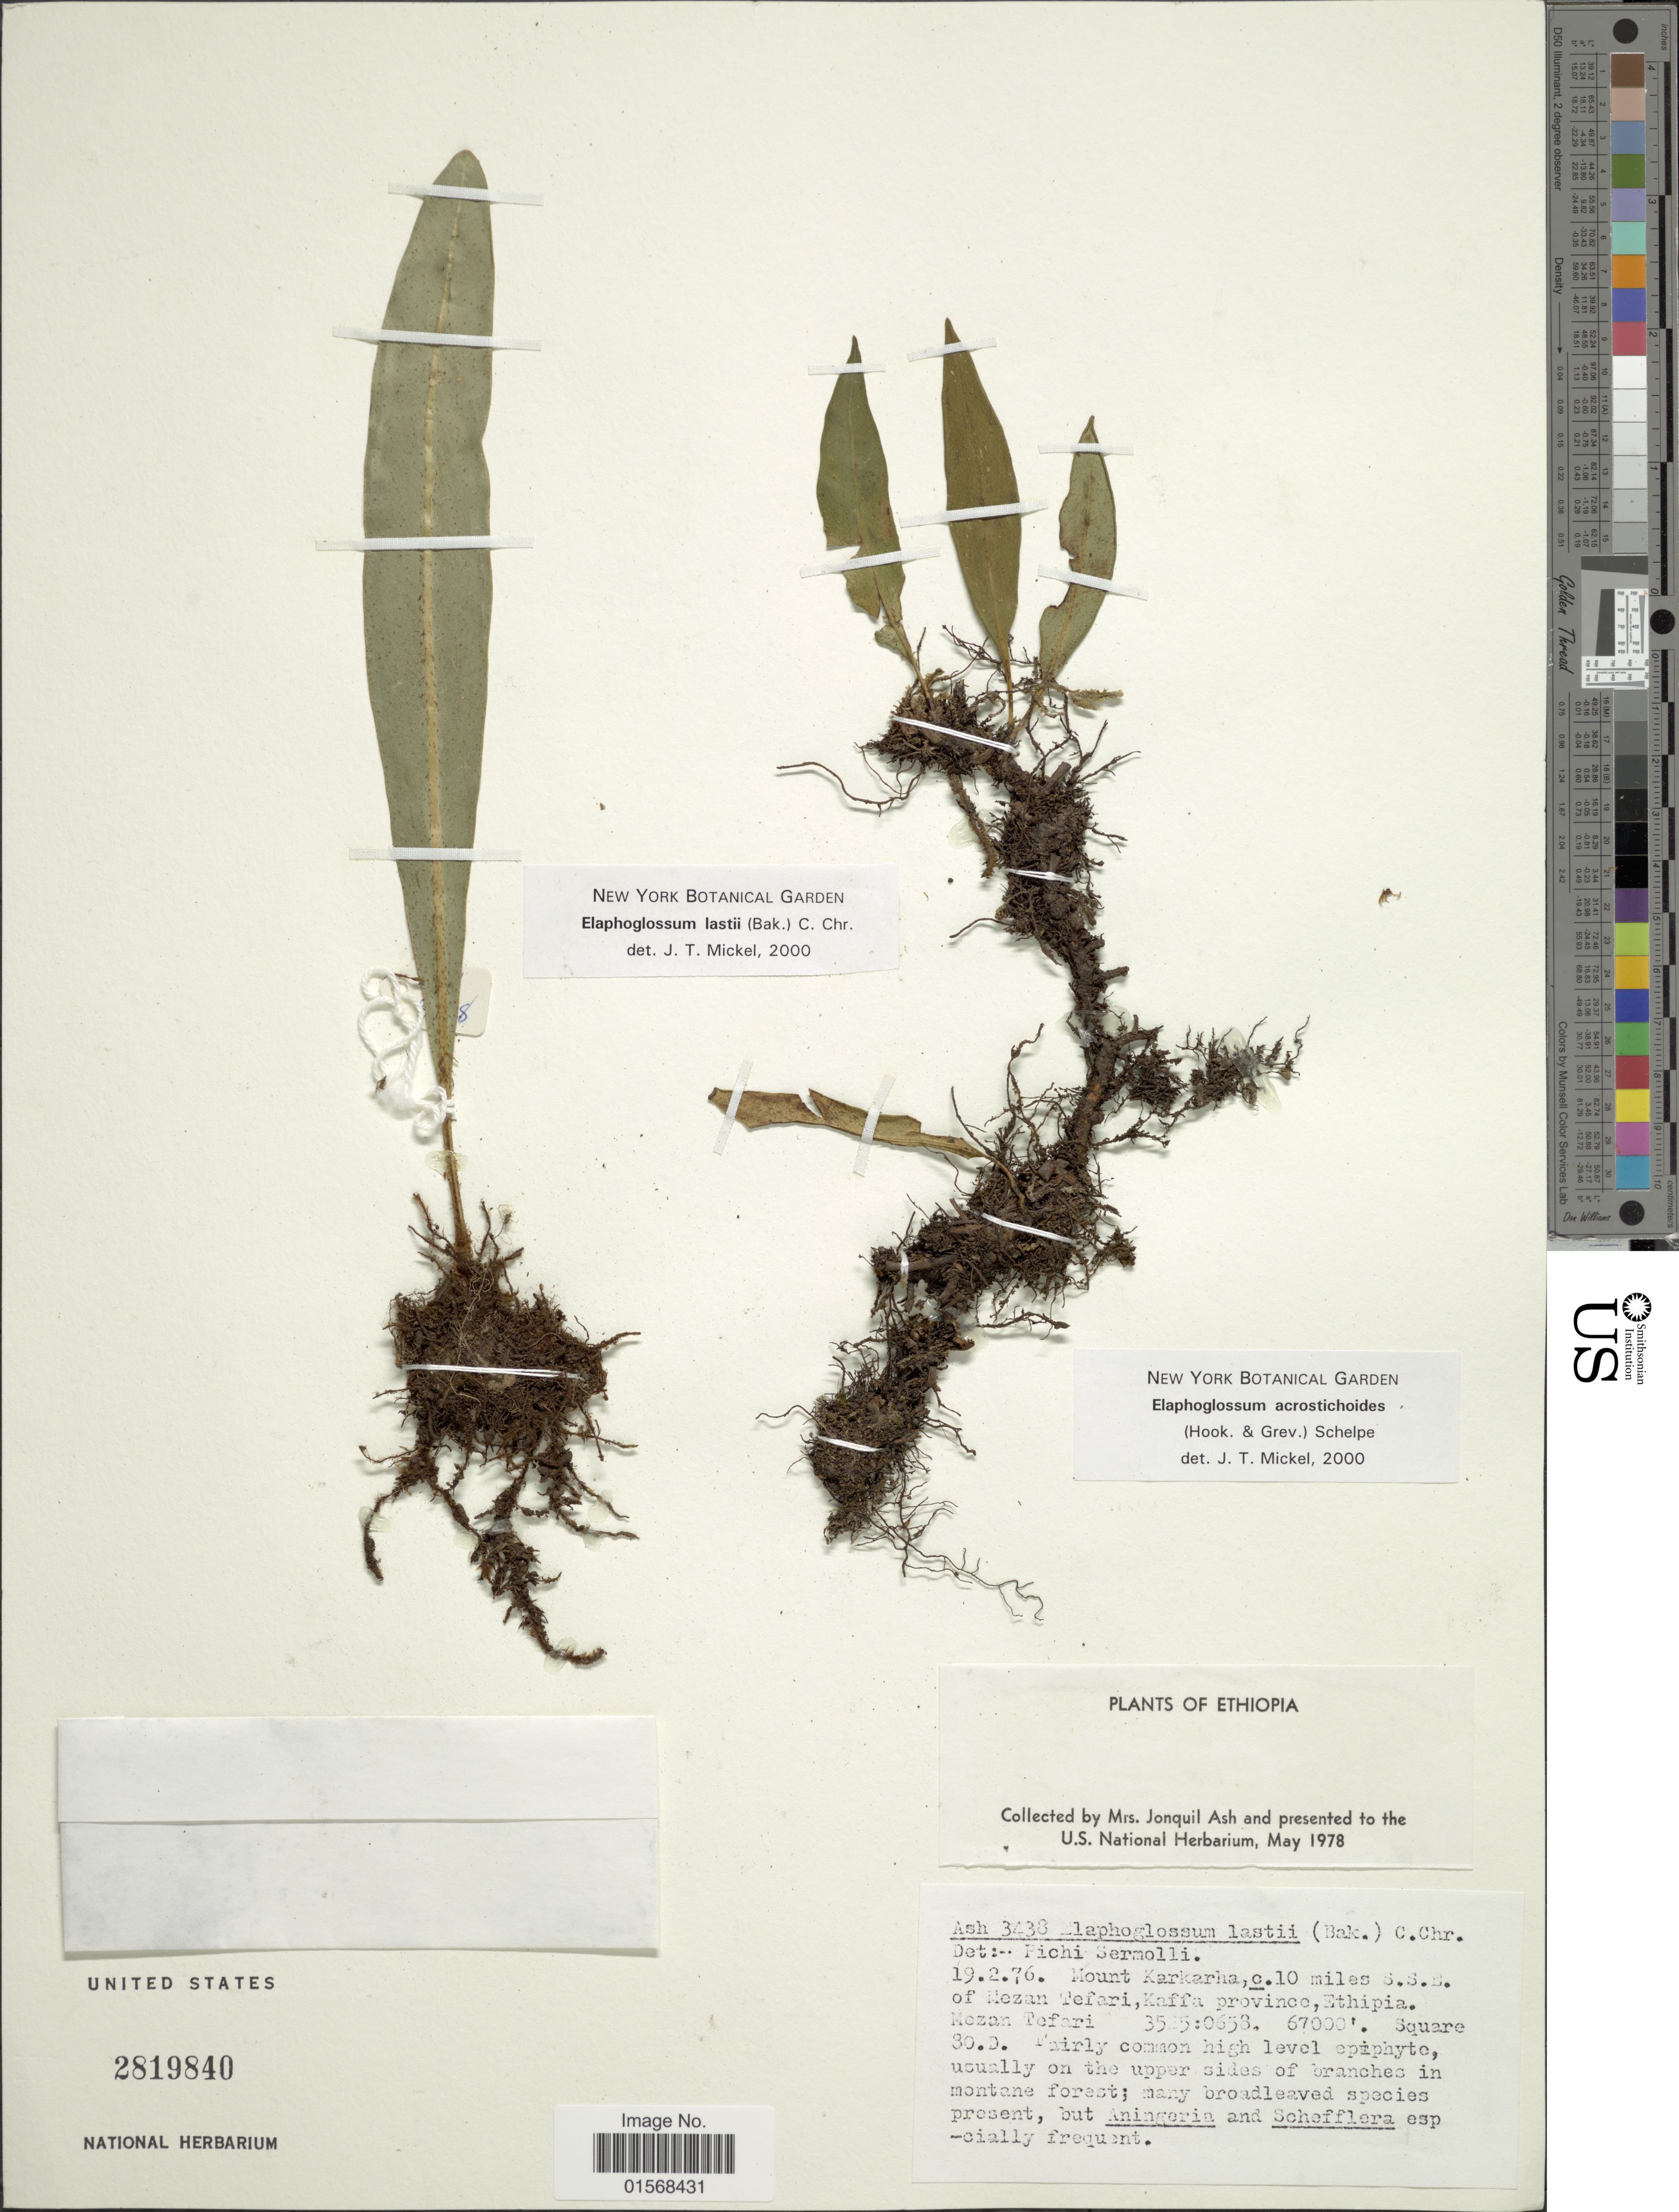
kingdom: Plantae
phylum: Tracheophyta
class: Polypodiopsida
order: Polypodiales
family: Dryopteridaceae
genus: Elaphoglossum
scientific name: Elaphoglossum lastii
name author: (Baker) C. Chr.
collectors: J. Ash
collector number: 3438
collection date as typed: Transcribed d/m/y: 19/2/76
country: Ethiopia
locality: Mount Karkaria, c. 10 miles S.S.E. of Mezan Tefari, Kaffa province, Ethipia, Mezan Tefari.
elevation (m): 20422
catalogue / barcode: US 2819840